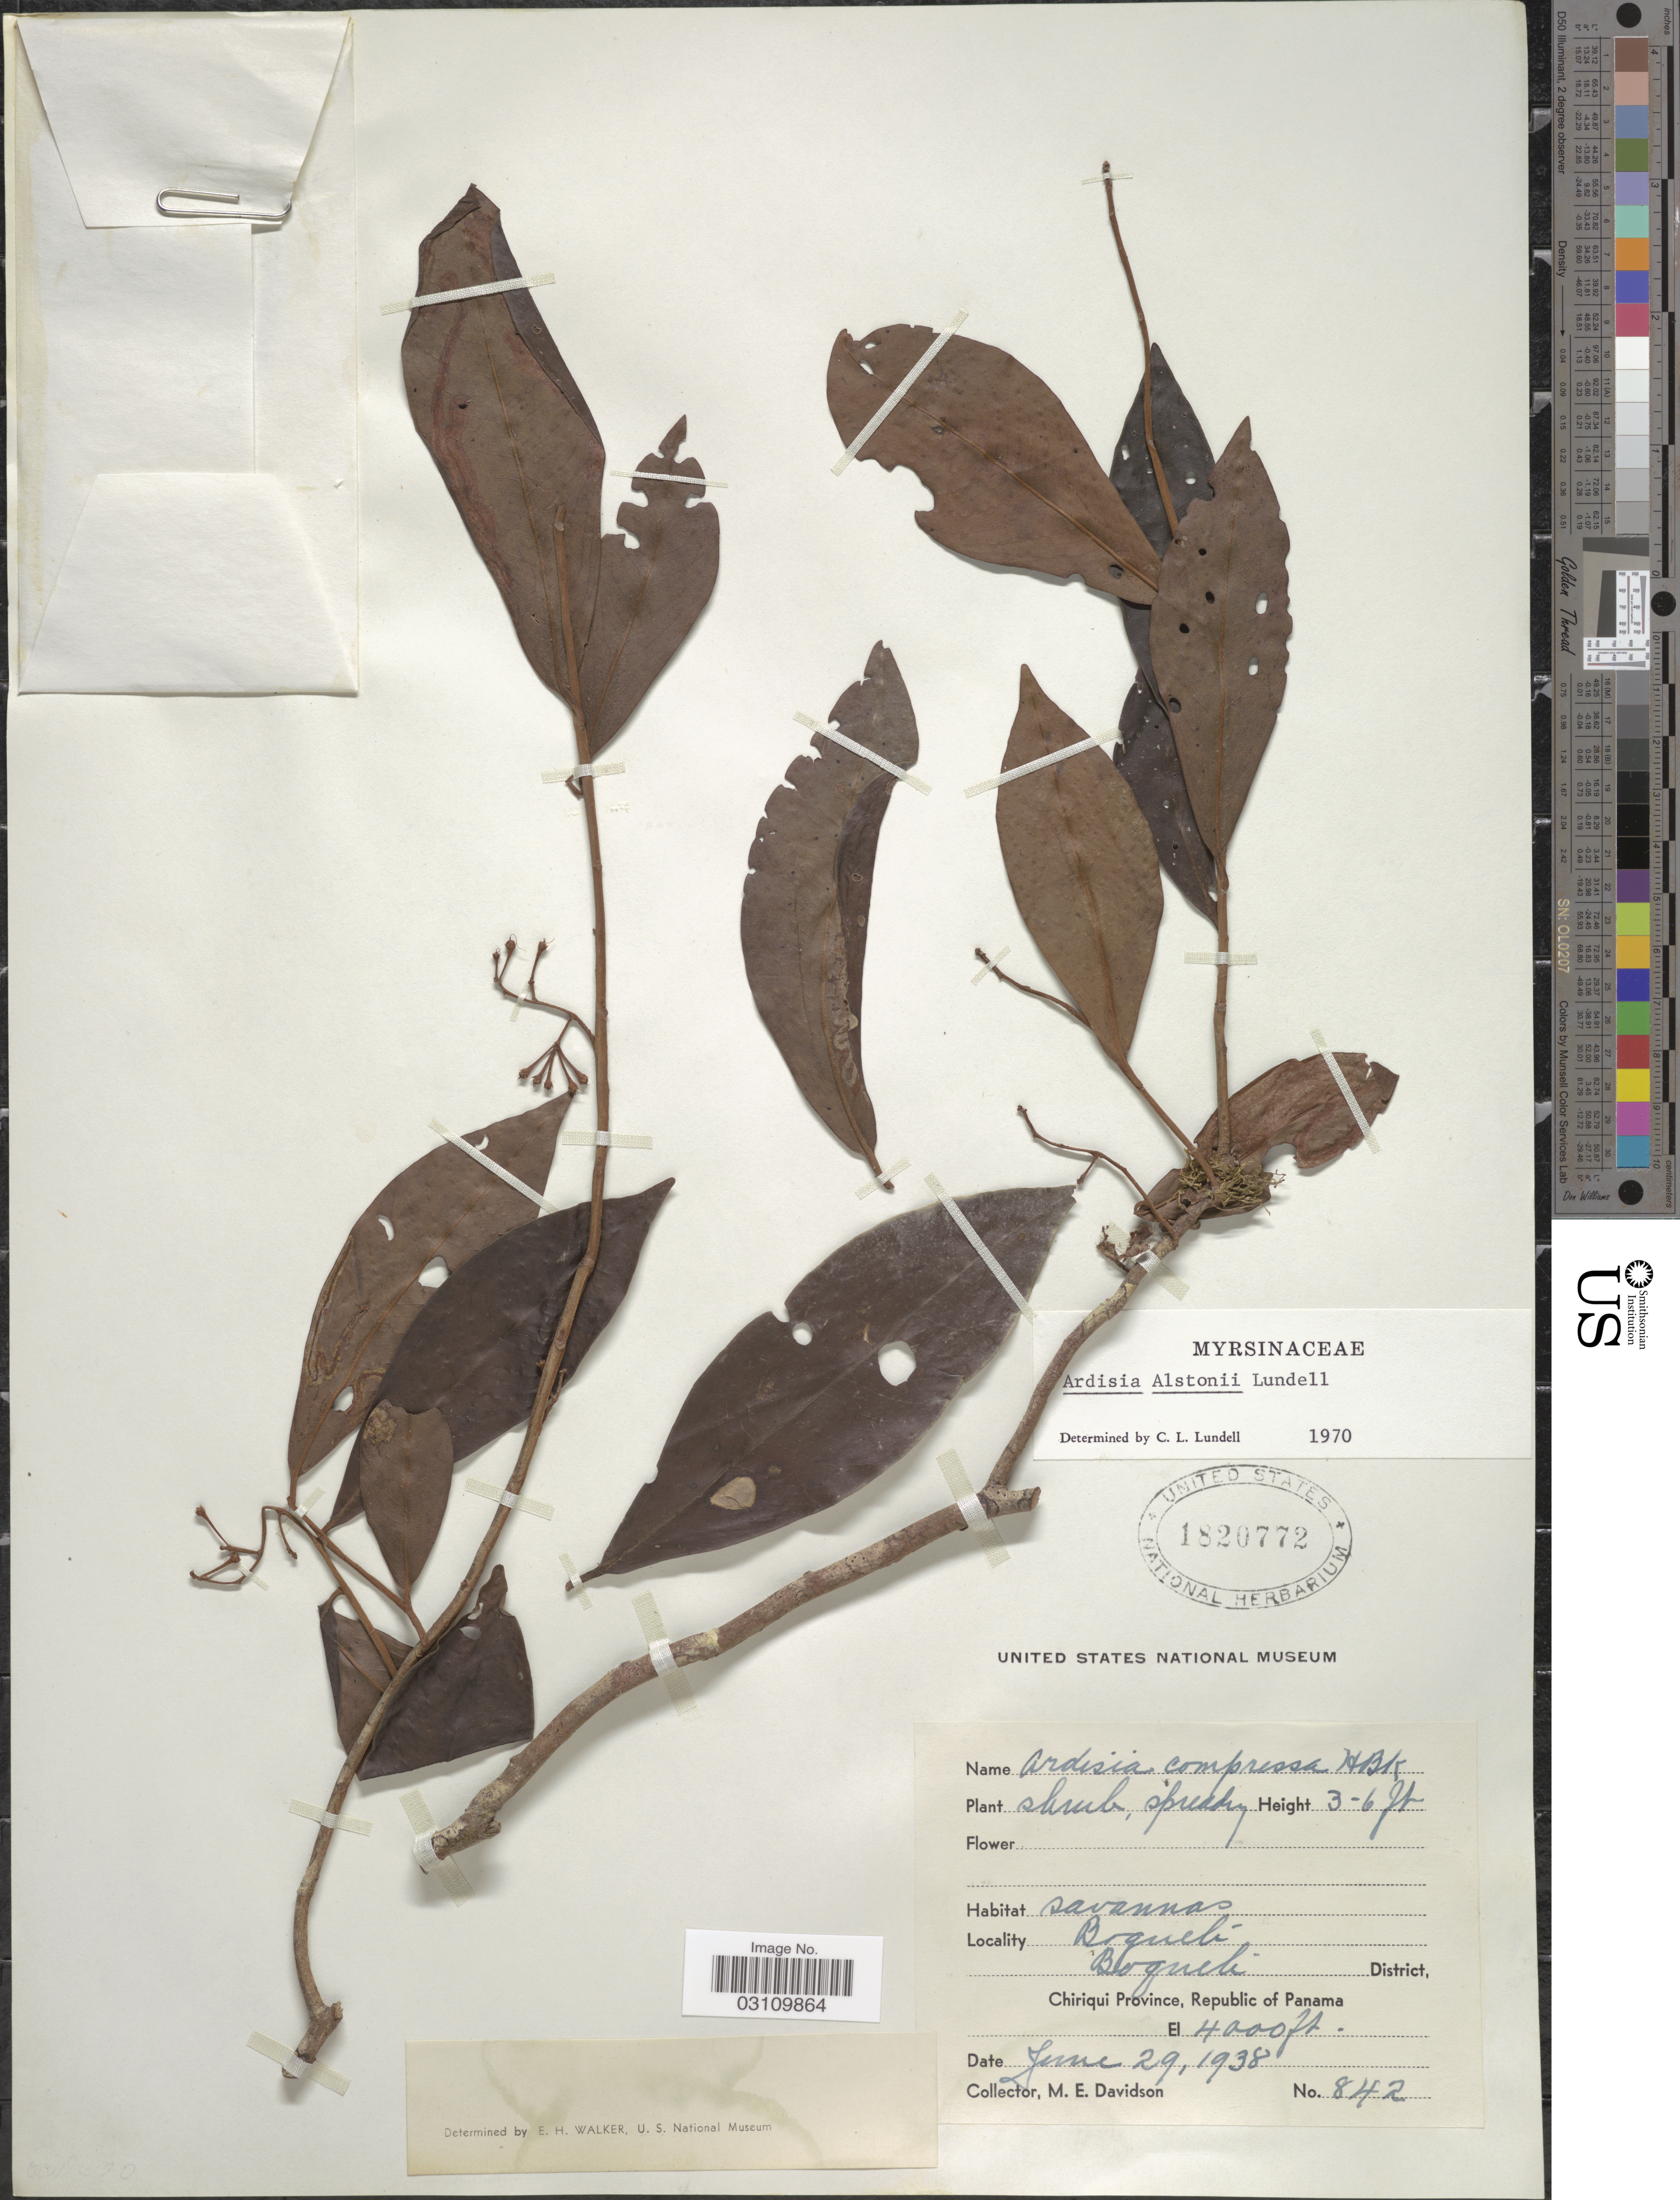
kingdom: Plantae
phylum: Tracheophyta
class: Magnoliopsida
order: Ericales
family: Primulaceae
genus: Ardisia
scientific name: Ardisia alstonii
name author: Lundell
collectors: M. E. Davidson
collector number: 842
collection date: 1938-06-29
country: Panama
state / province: Chiriqui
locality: Boquete, Boquete District.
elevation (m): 1219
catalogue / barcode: US 1820772